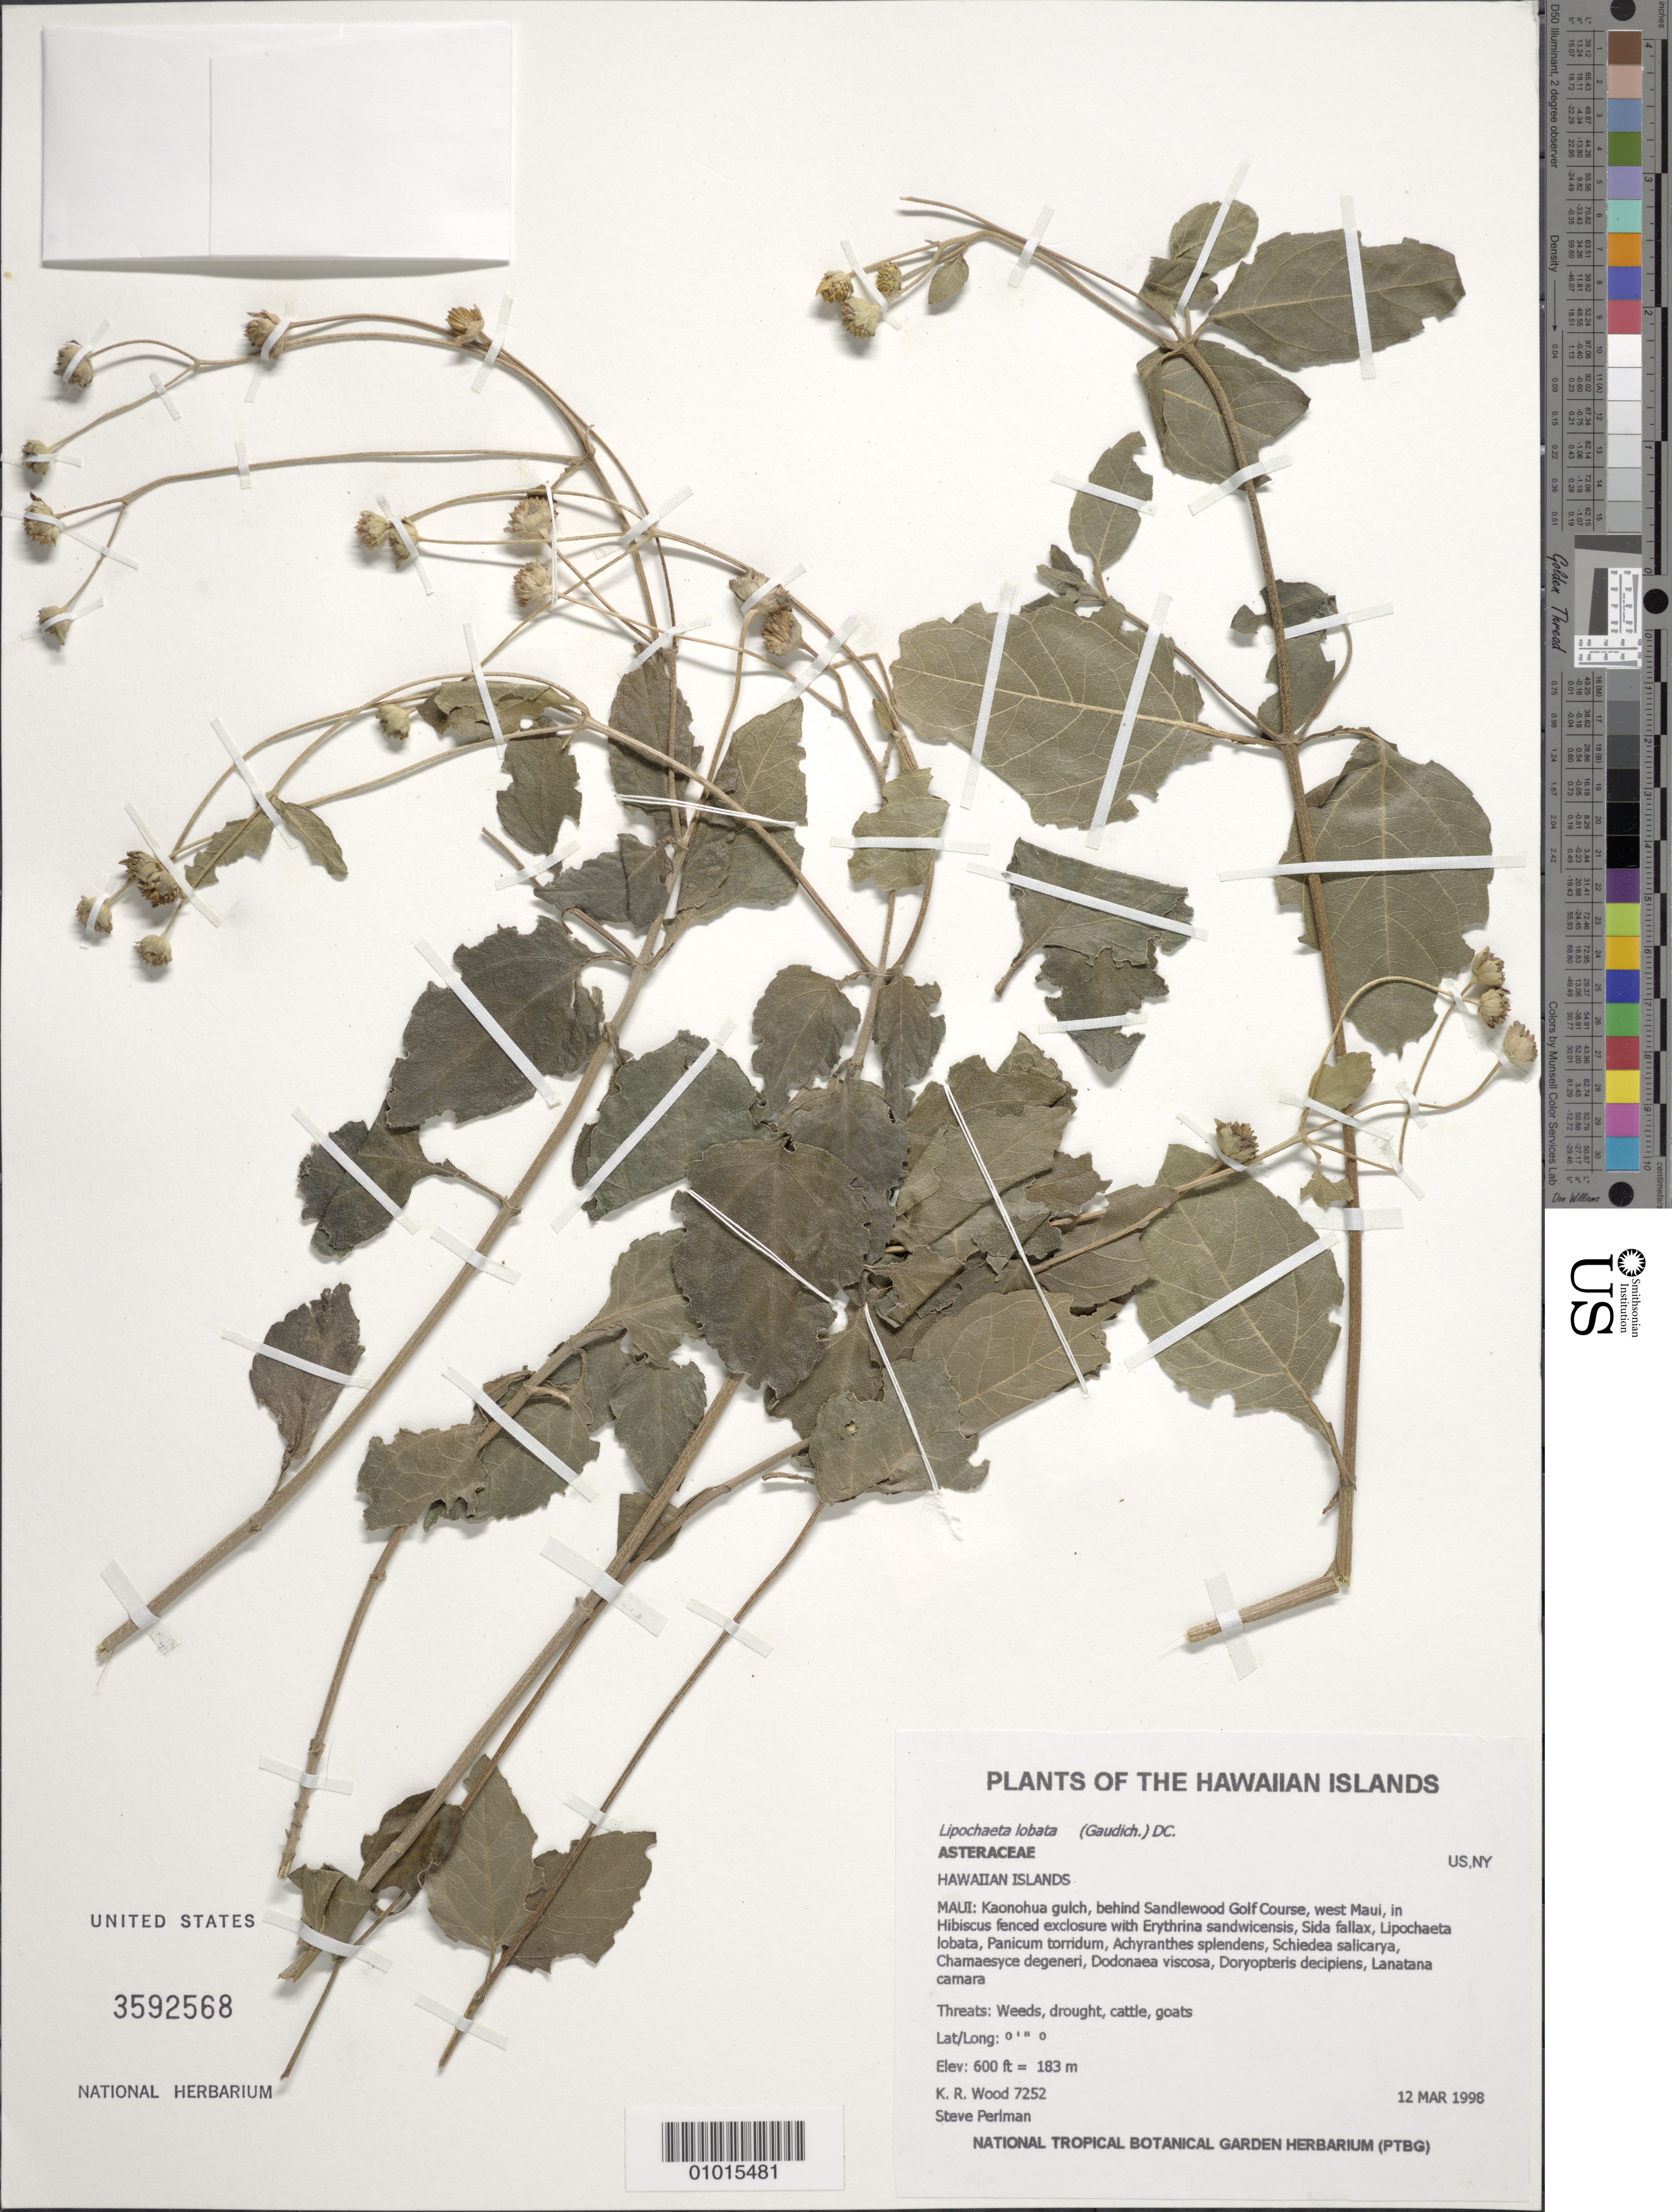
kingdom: Plantae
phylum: Tracheophyta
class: Magnoliopsida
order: Asterales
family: Asteraceae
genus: Lipochaeta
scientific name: Lipochaeta lobata var. lobata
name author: (Gaudich.) DC.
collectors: K. R. Wood & S. P. Perlman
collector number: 7252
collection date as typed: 12 Mar 1998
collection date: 1998-03-12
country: United States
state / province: Hawaii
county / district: Maui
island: Maui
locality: Kaonohua gulch, behind Sandlewood Golf Course, west Maui.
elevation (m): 183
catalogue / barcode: US 3592568